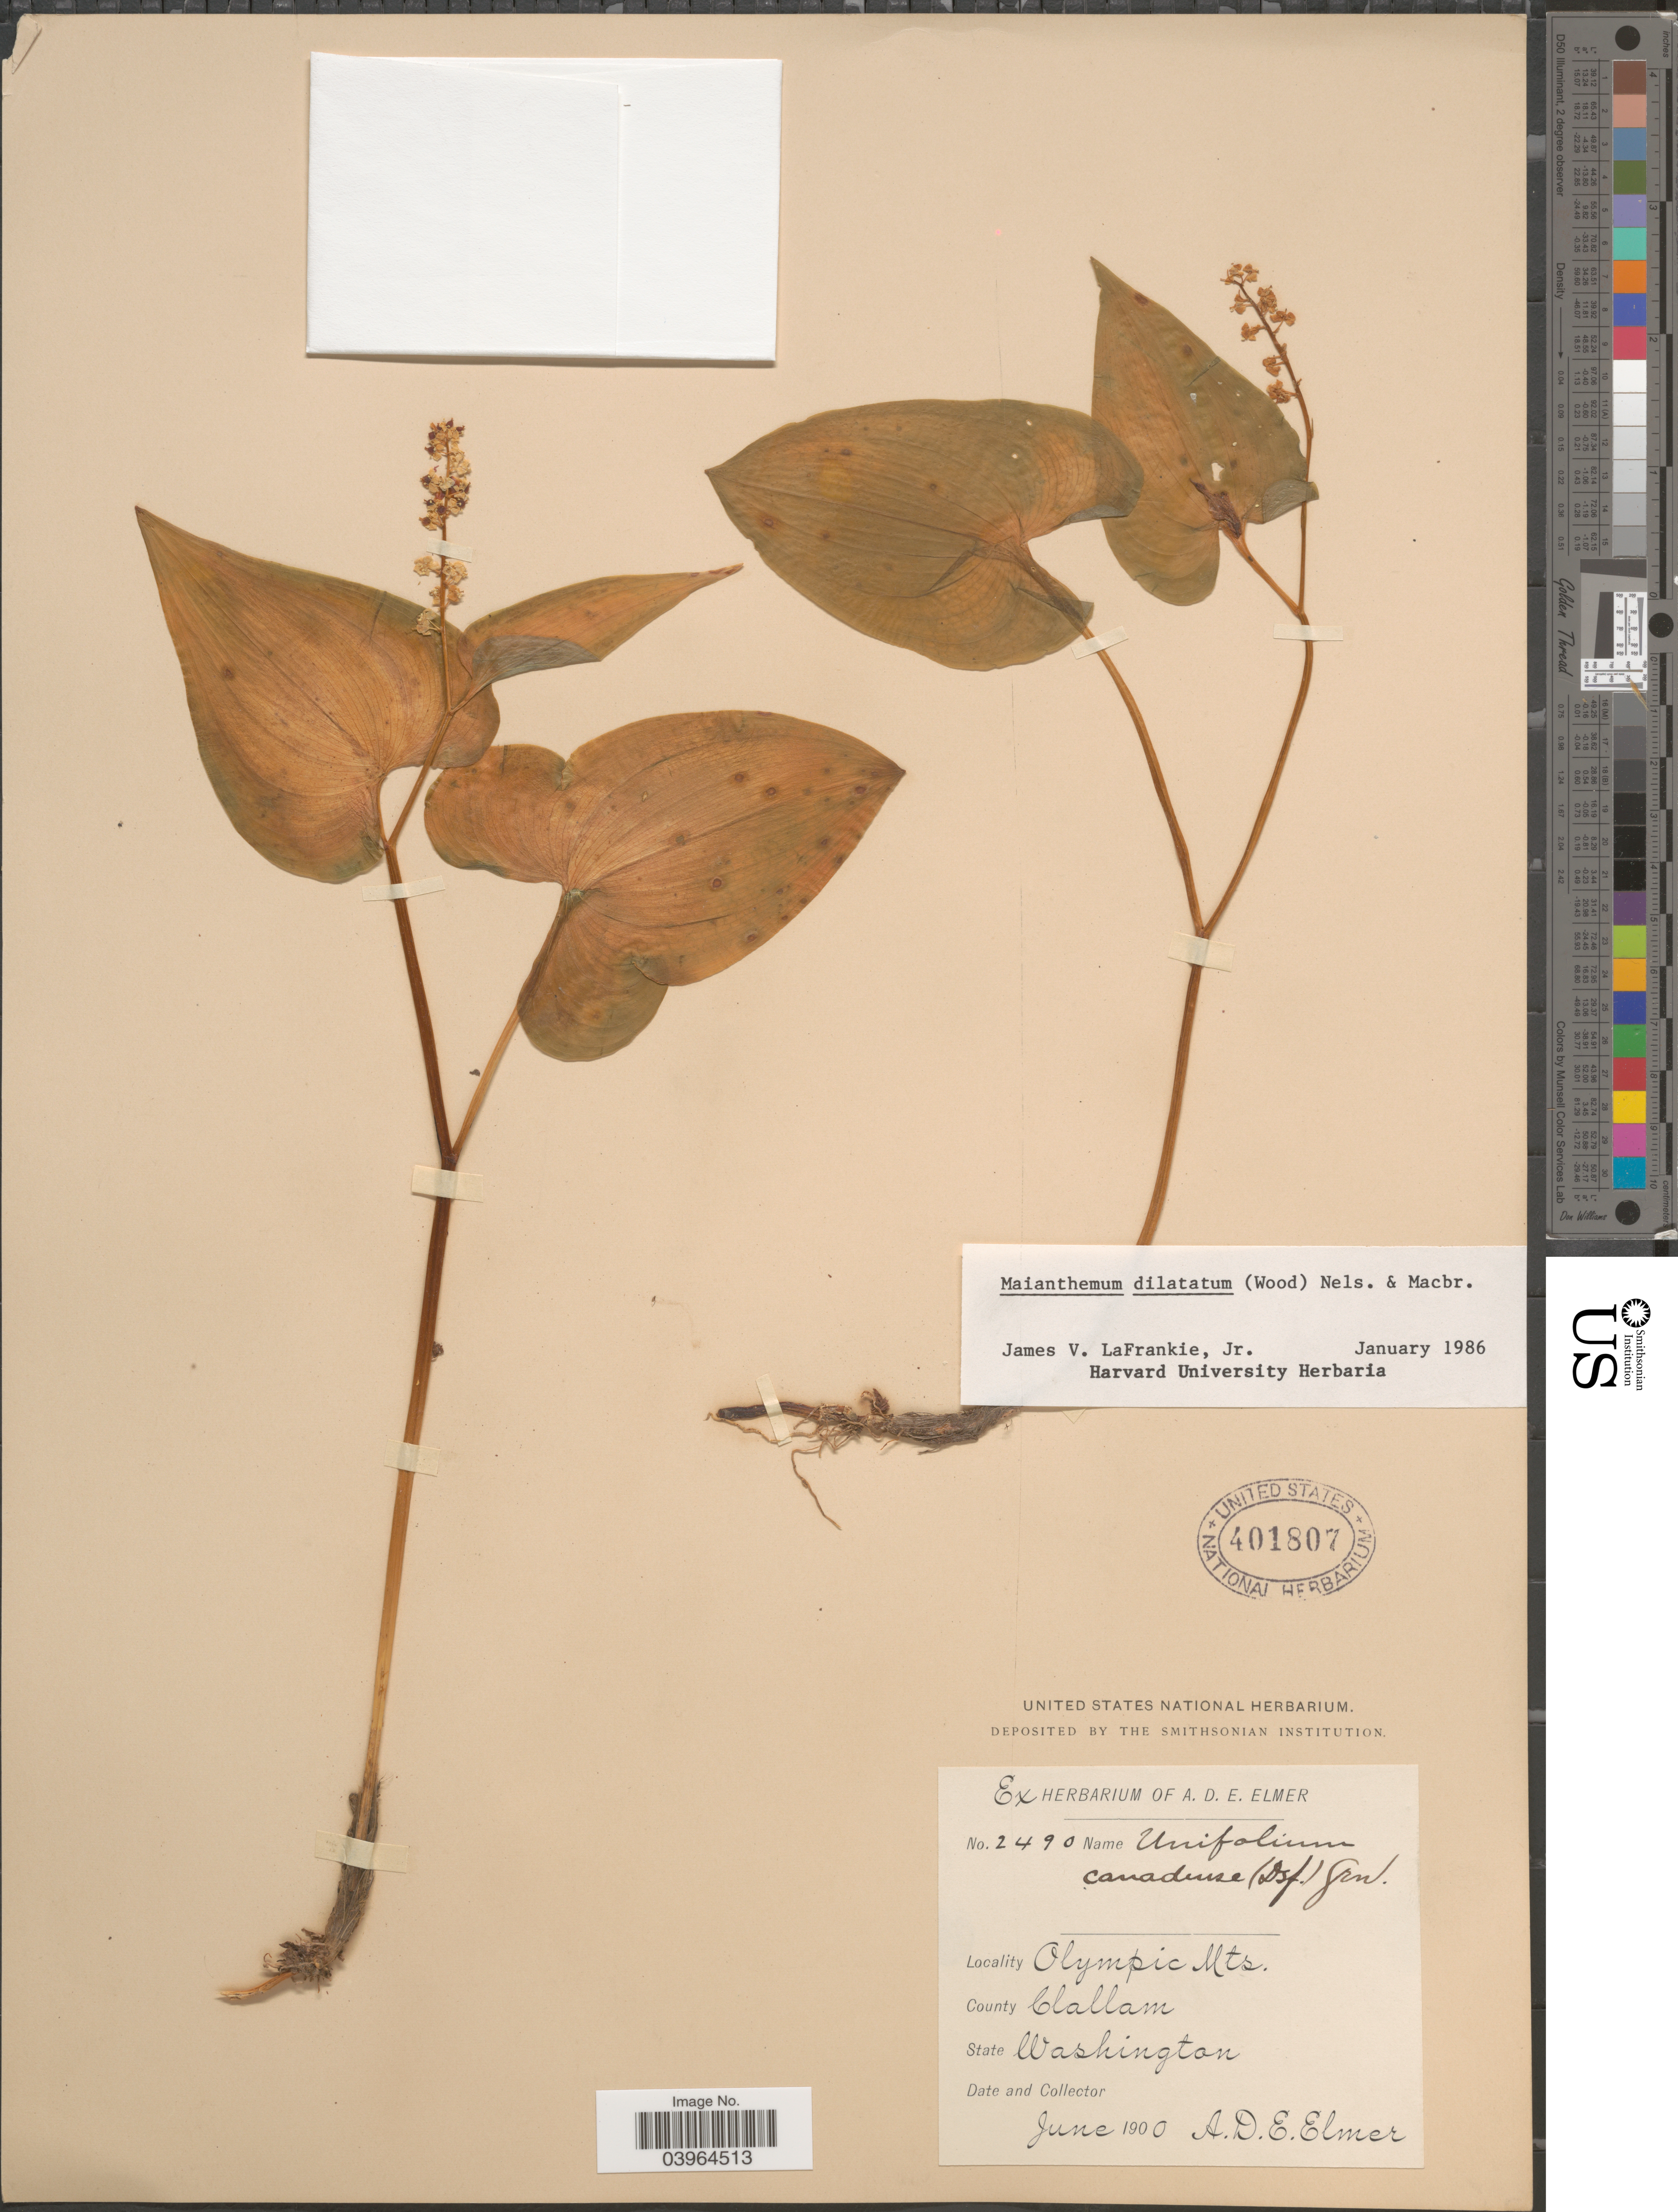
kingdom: Plantae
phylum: Tracheophyta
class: Liliopsida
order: Asparagales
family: Asparagaceae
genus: Maianthemum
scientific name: Maianthemum dilatatum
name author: (Alph. Wood) A. Nelson & J.F. Macbr.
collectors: A. D. E. Elmer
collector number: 2490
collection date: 1900-06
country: United States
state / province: Washington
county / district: Clallam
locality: Olympic Mts. County Clallam.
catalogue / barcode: US 401807